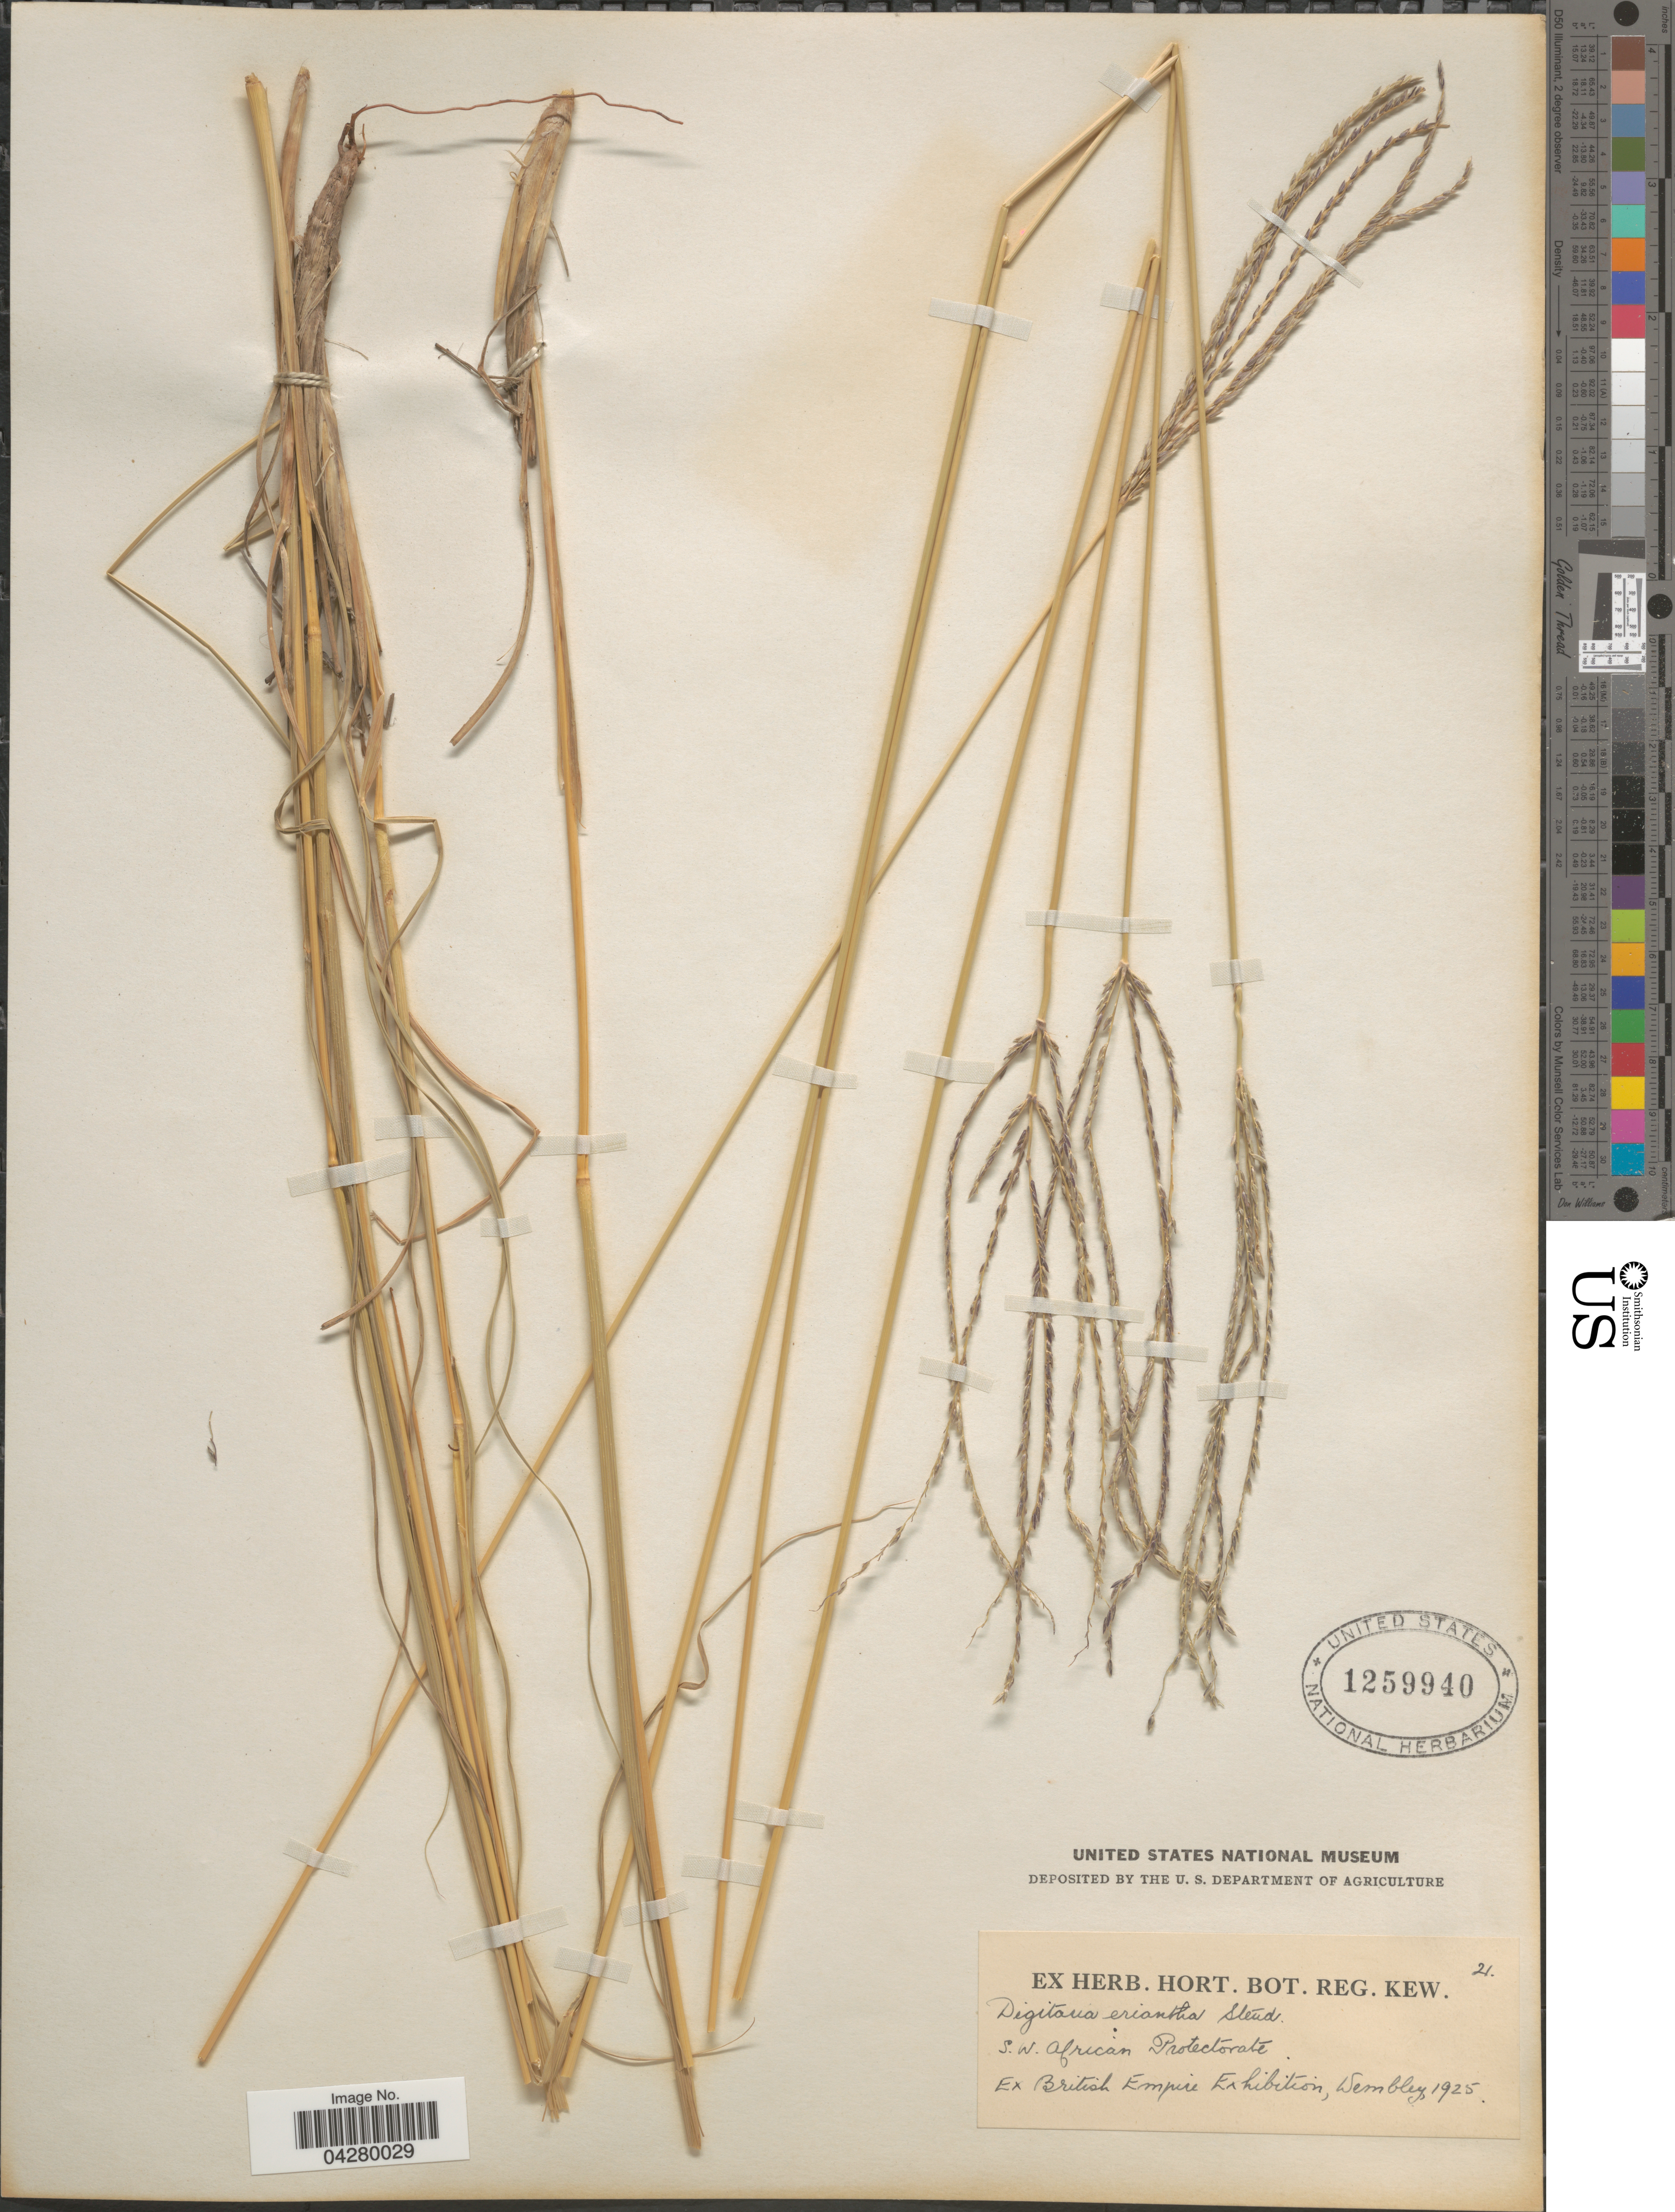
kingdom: Plantae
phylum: Tracheophyta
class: Liliopsida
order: Poales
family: Poaceae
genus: Digitaria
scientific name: Digitaria eriantha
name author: Steud.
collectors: Ex herb. Hort. Bot. Reg. Kew.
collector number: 21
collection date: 1925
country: Namibia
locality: S. W. Africa Protectorate. Ex British Empire Exhibition, Wembley.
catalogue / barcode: US 1259940